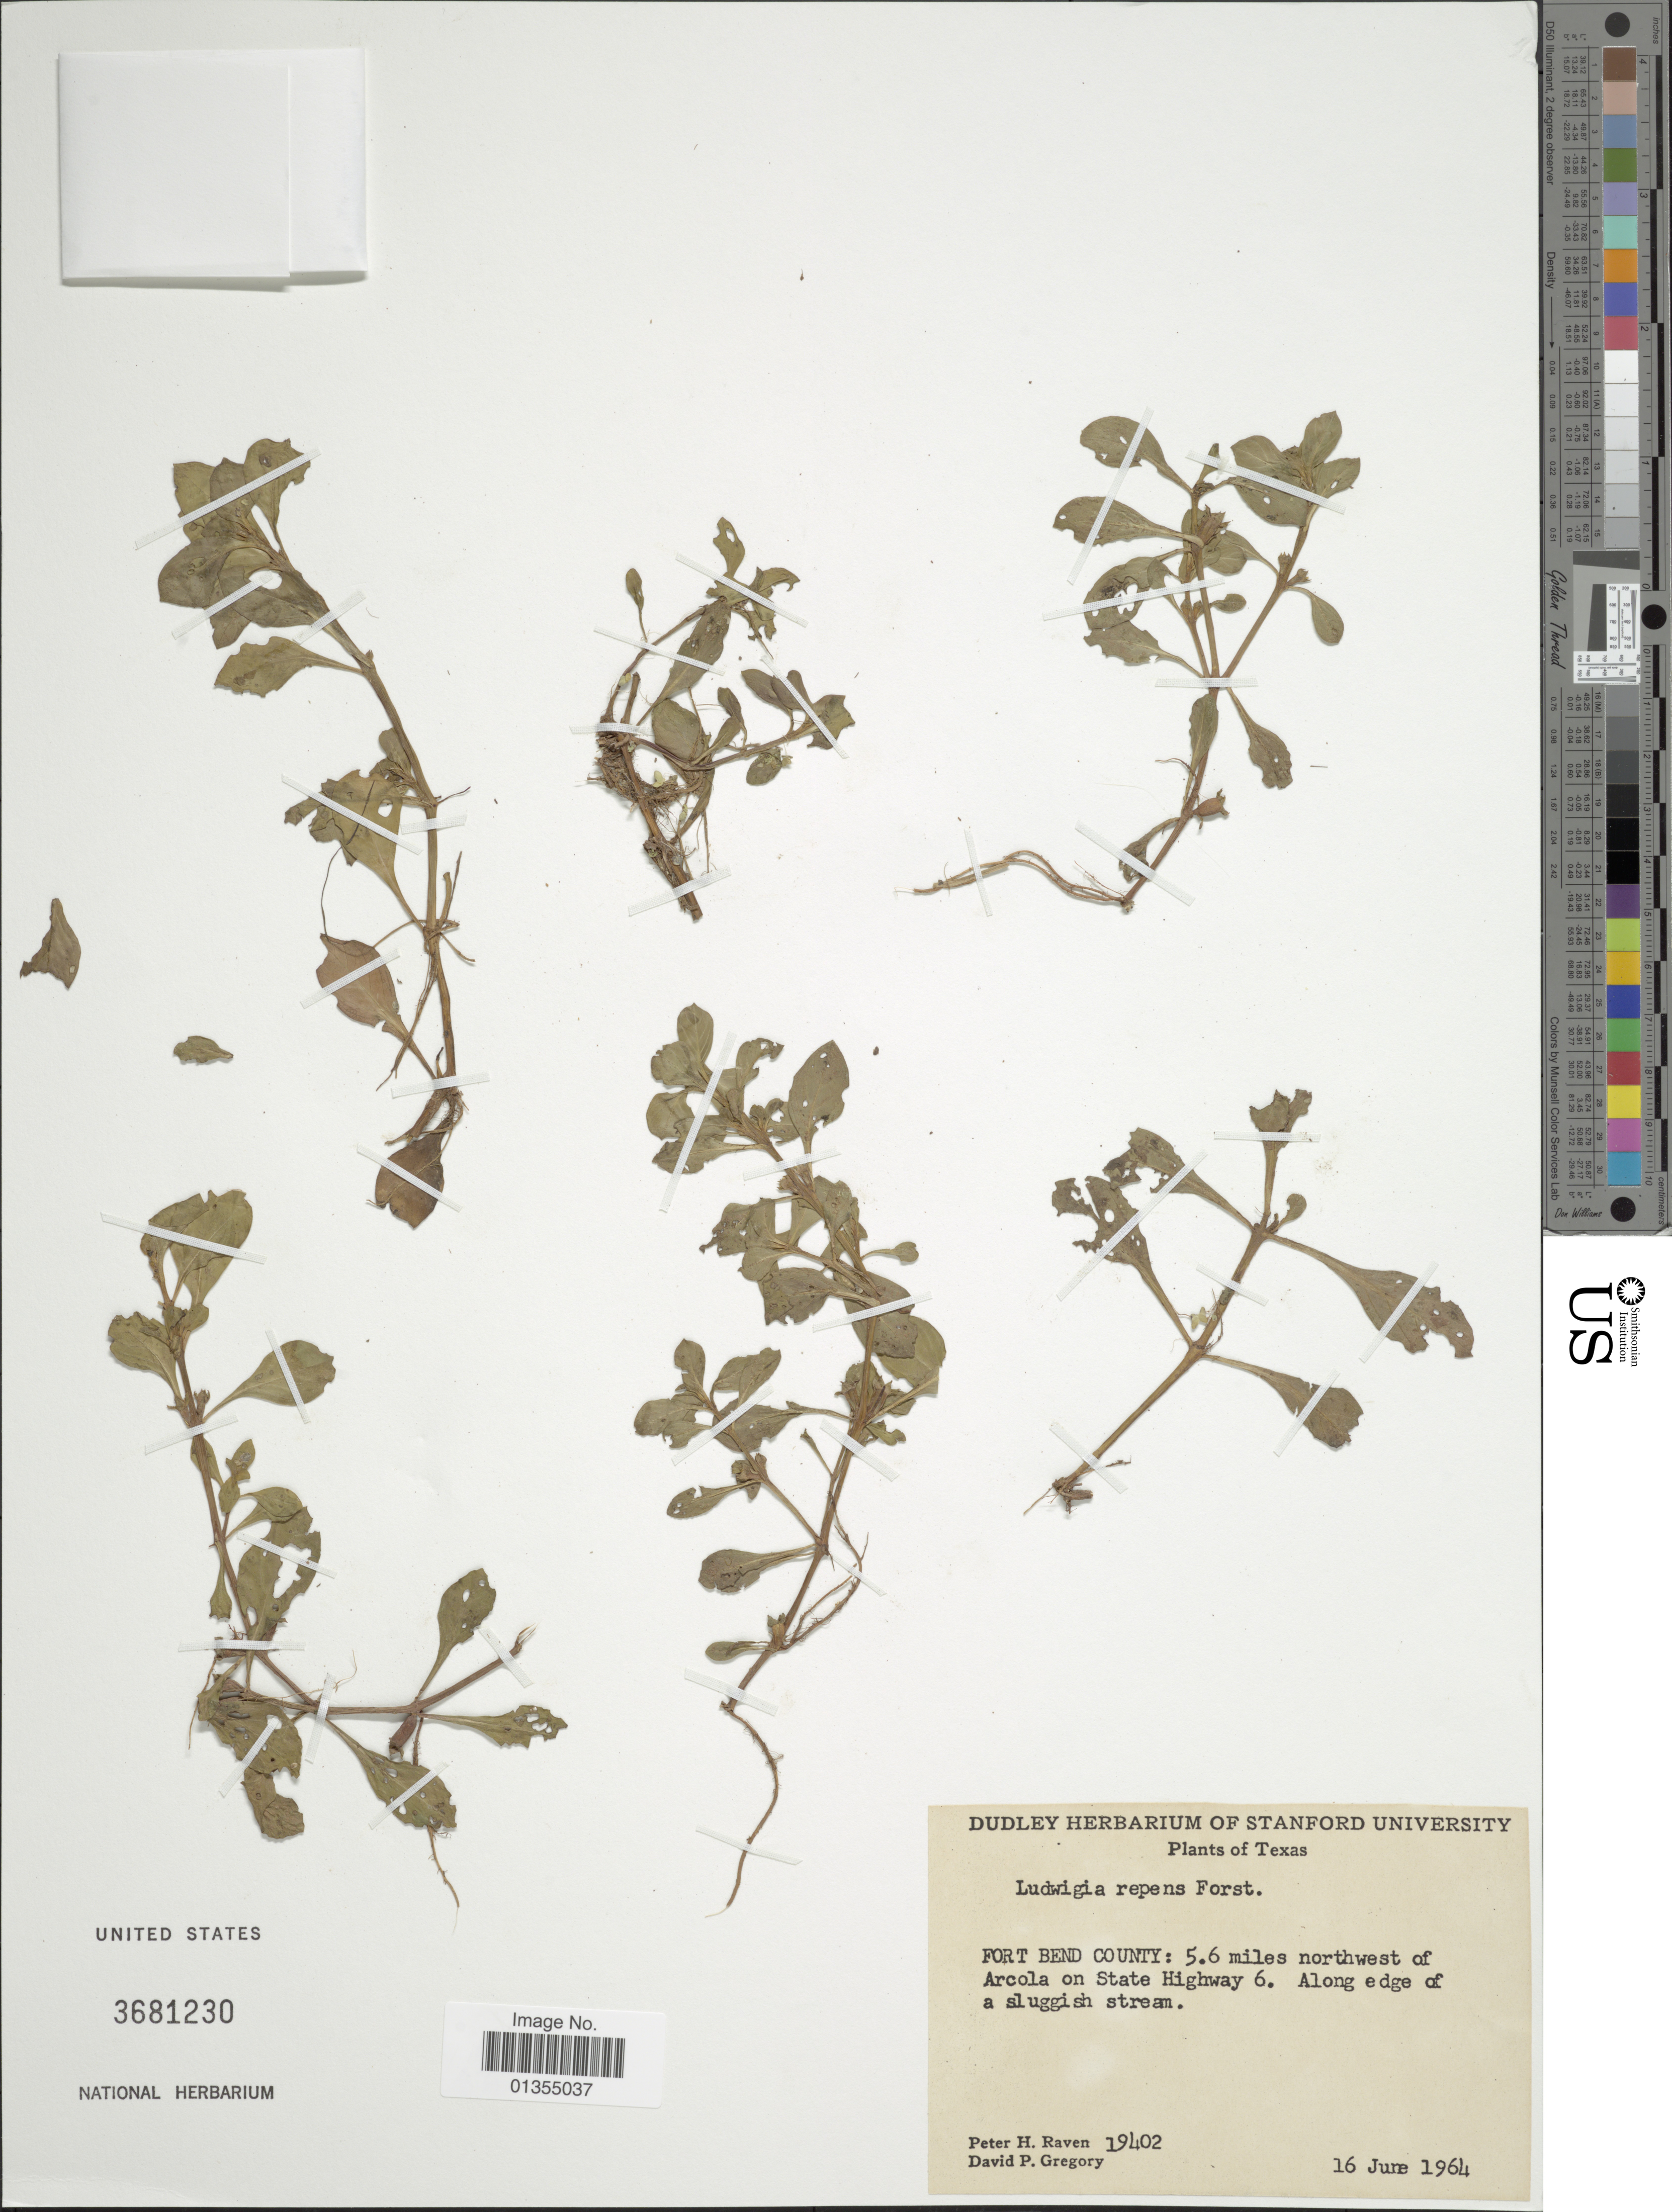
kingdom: Plantae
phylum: Tracheophyta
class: Magnoliopsida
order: Myrtales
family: Onagraceae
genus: Ludwigia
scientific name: Ludwigia repens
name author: J.R. Forst.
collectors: P. Raven & D. Gregory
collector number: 19402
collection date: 1964-06-16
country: United States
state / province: Texas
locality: Fort Bend County: 5.6 miles northwest of Arcola on State Highway 6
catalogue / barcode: US 3681230